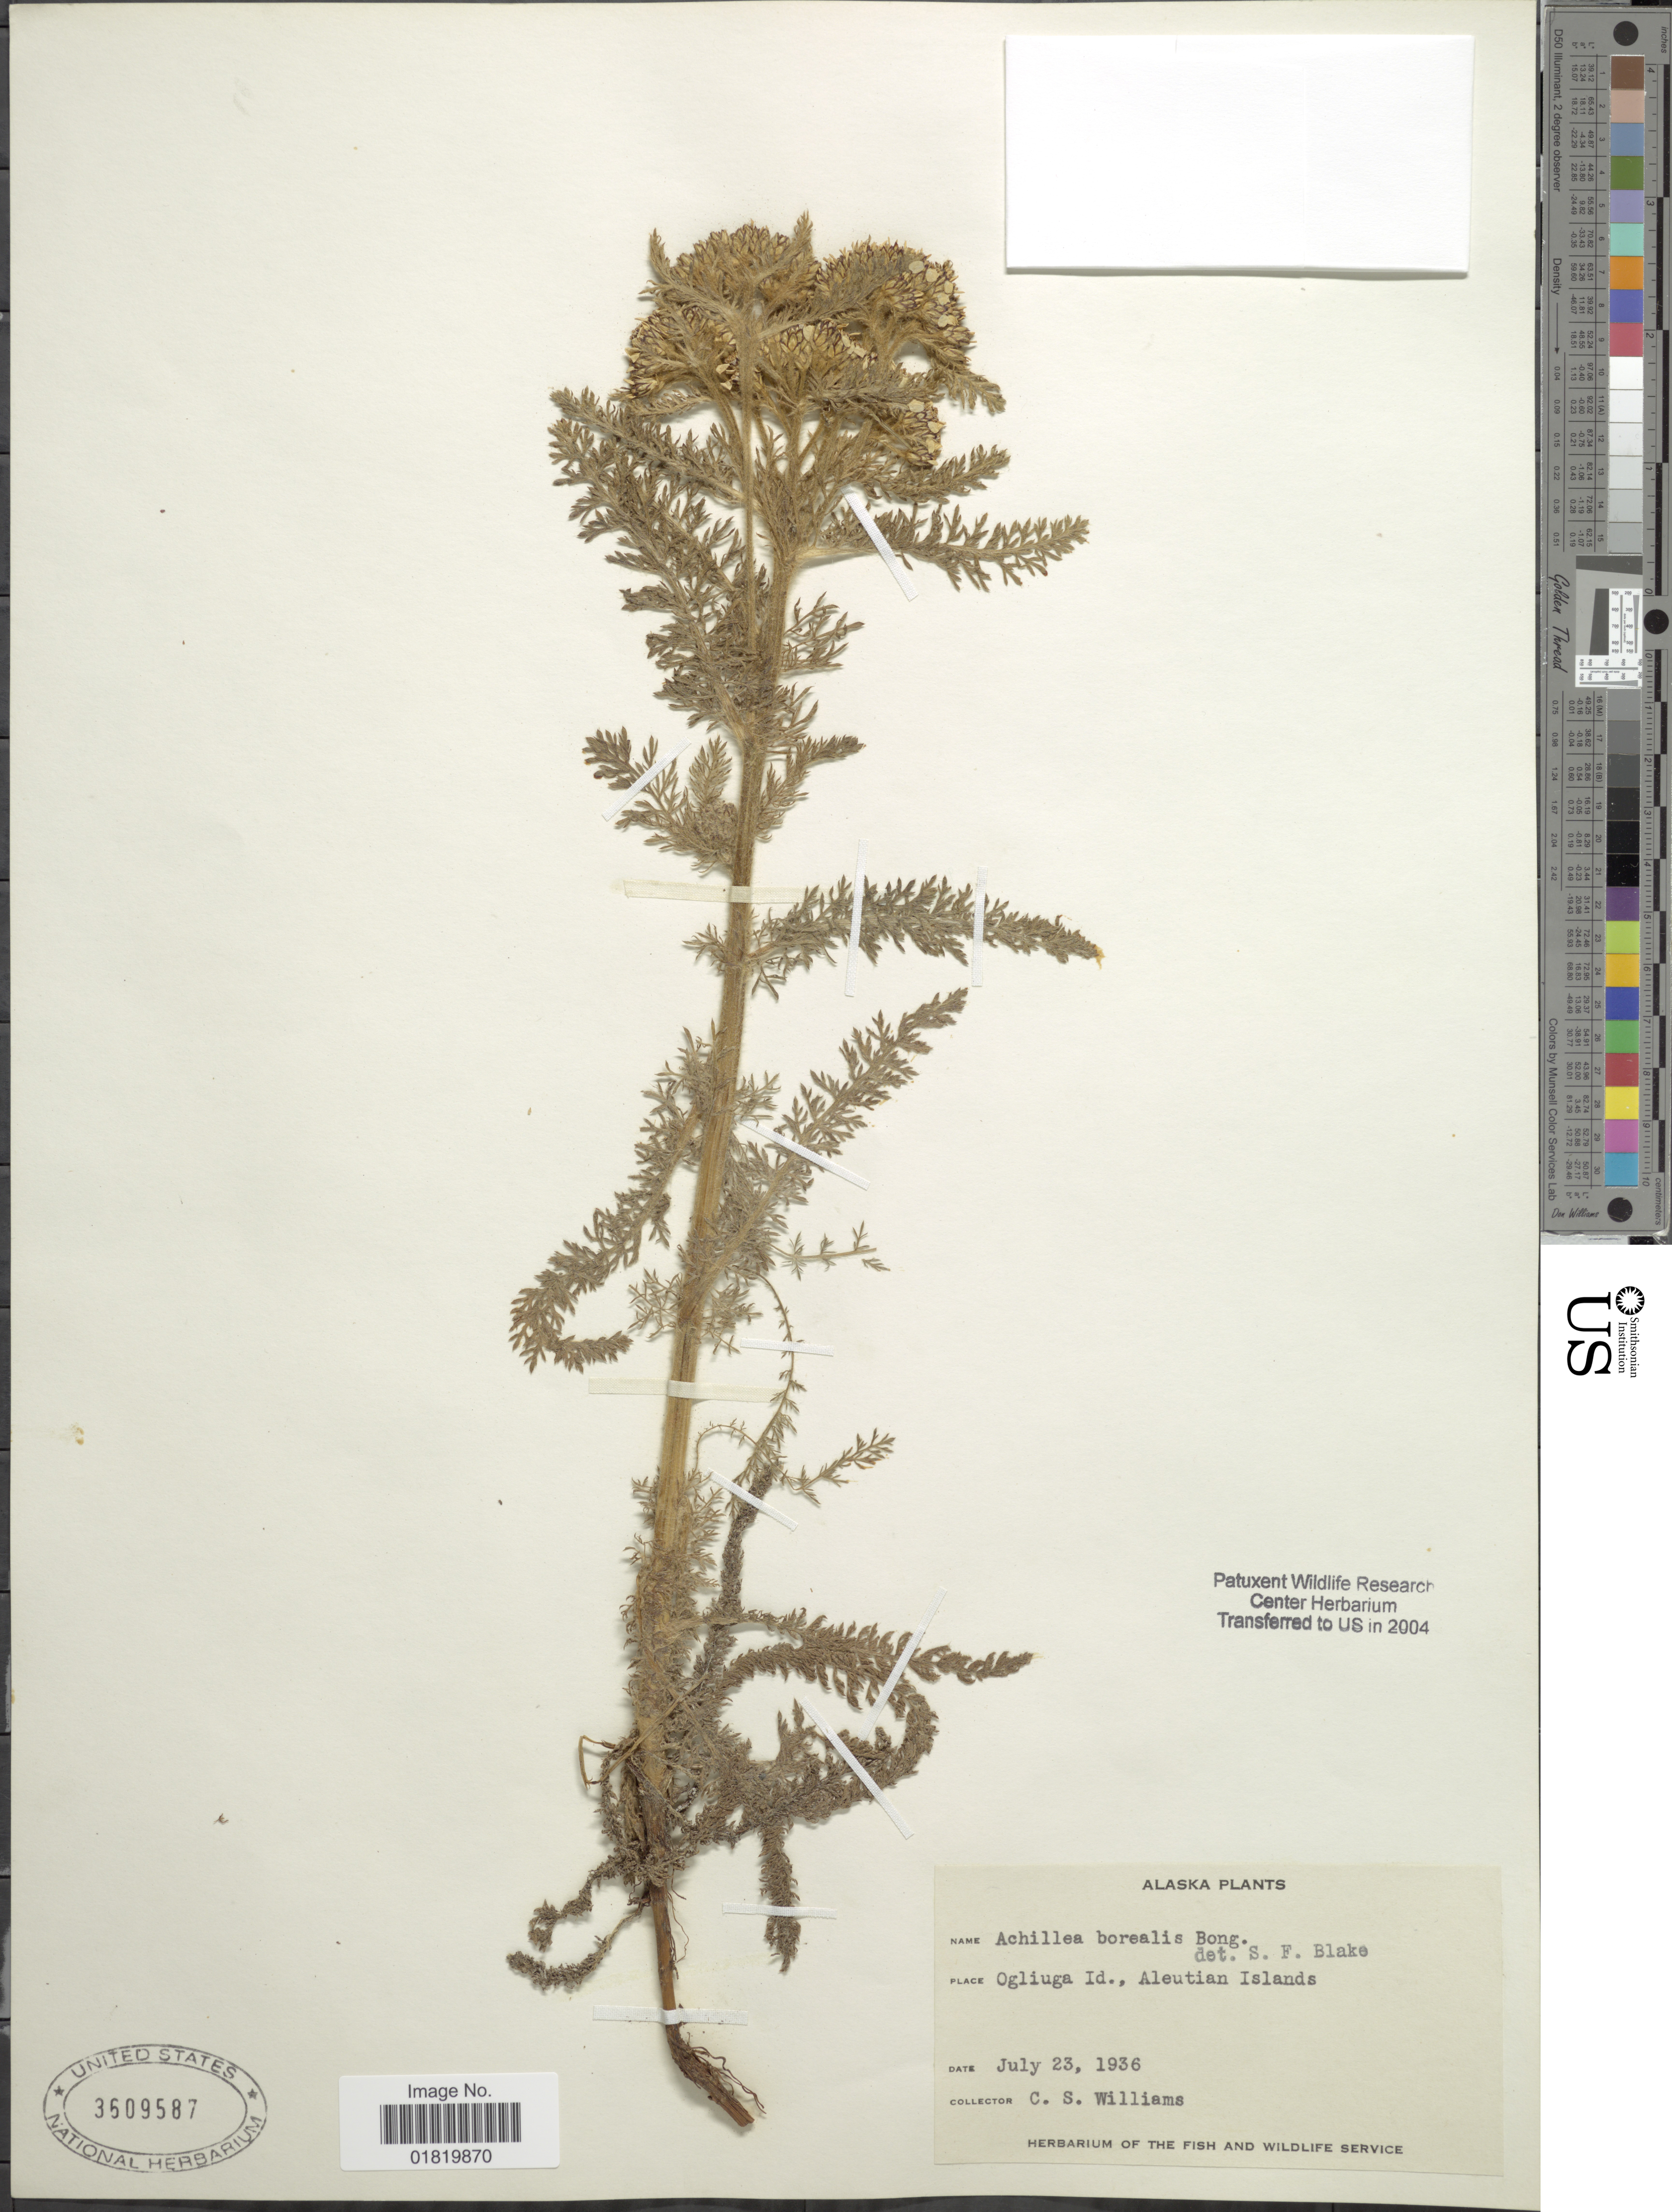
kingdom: Plantae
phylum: Tracheophyta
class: Magnoliopsida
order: Asterales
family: Asteraceae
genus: Achillea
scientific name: Achillea borealis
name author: Bong.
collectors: C. Williams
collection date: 1936-07-23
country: United States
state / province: Alaska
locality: Alaska. Ogliuga Id., Aleutian Islands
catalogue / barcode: US 3609587